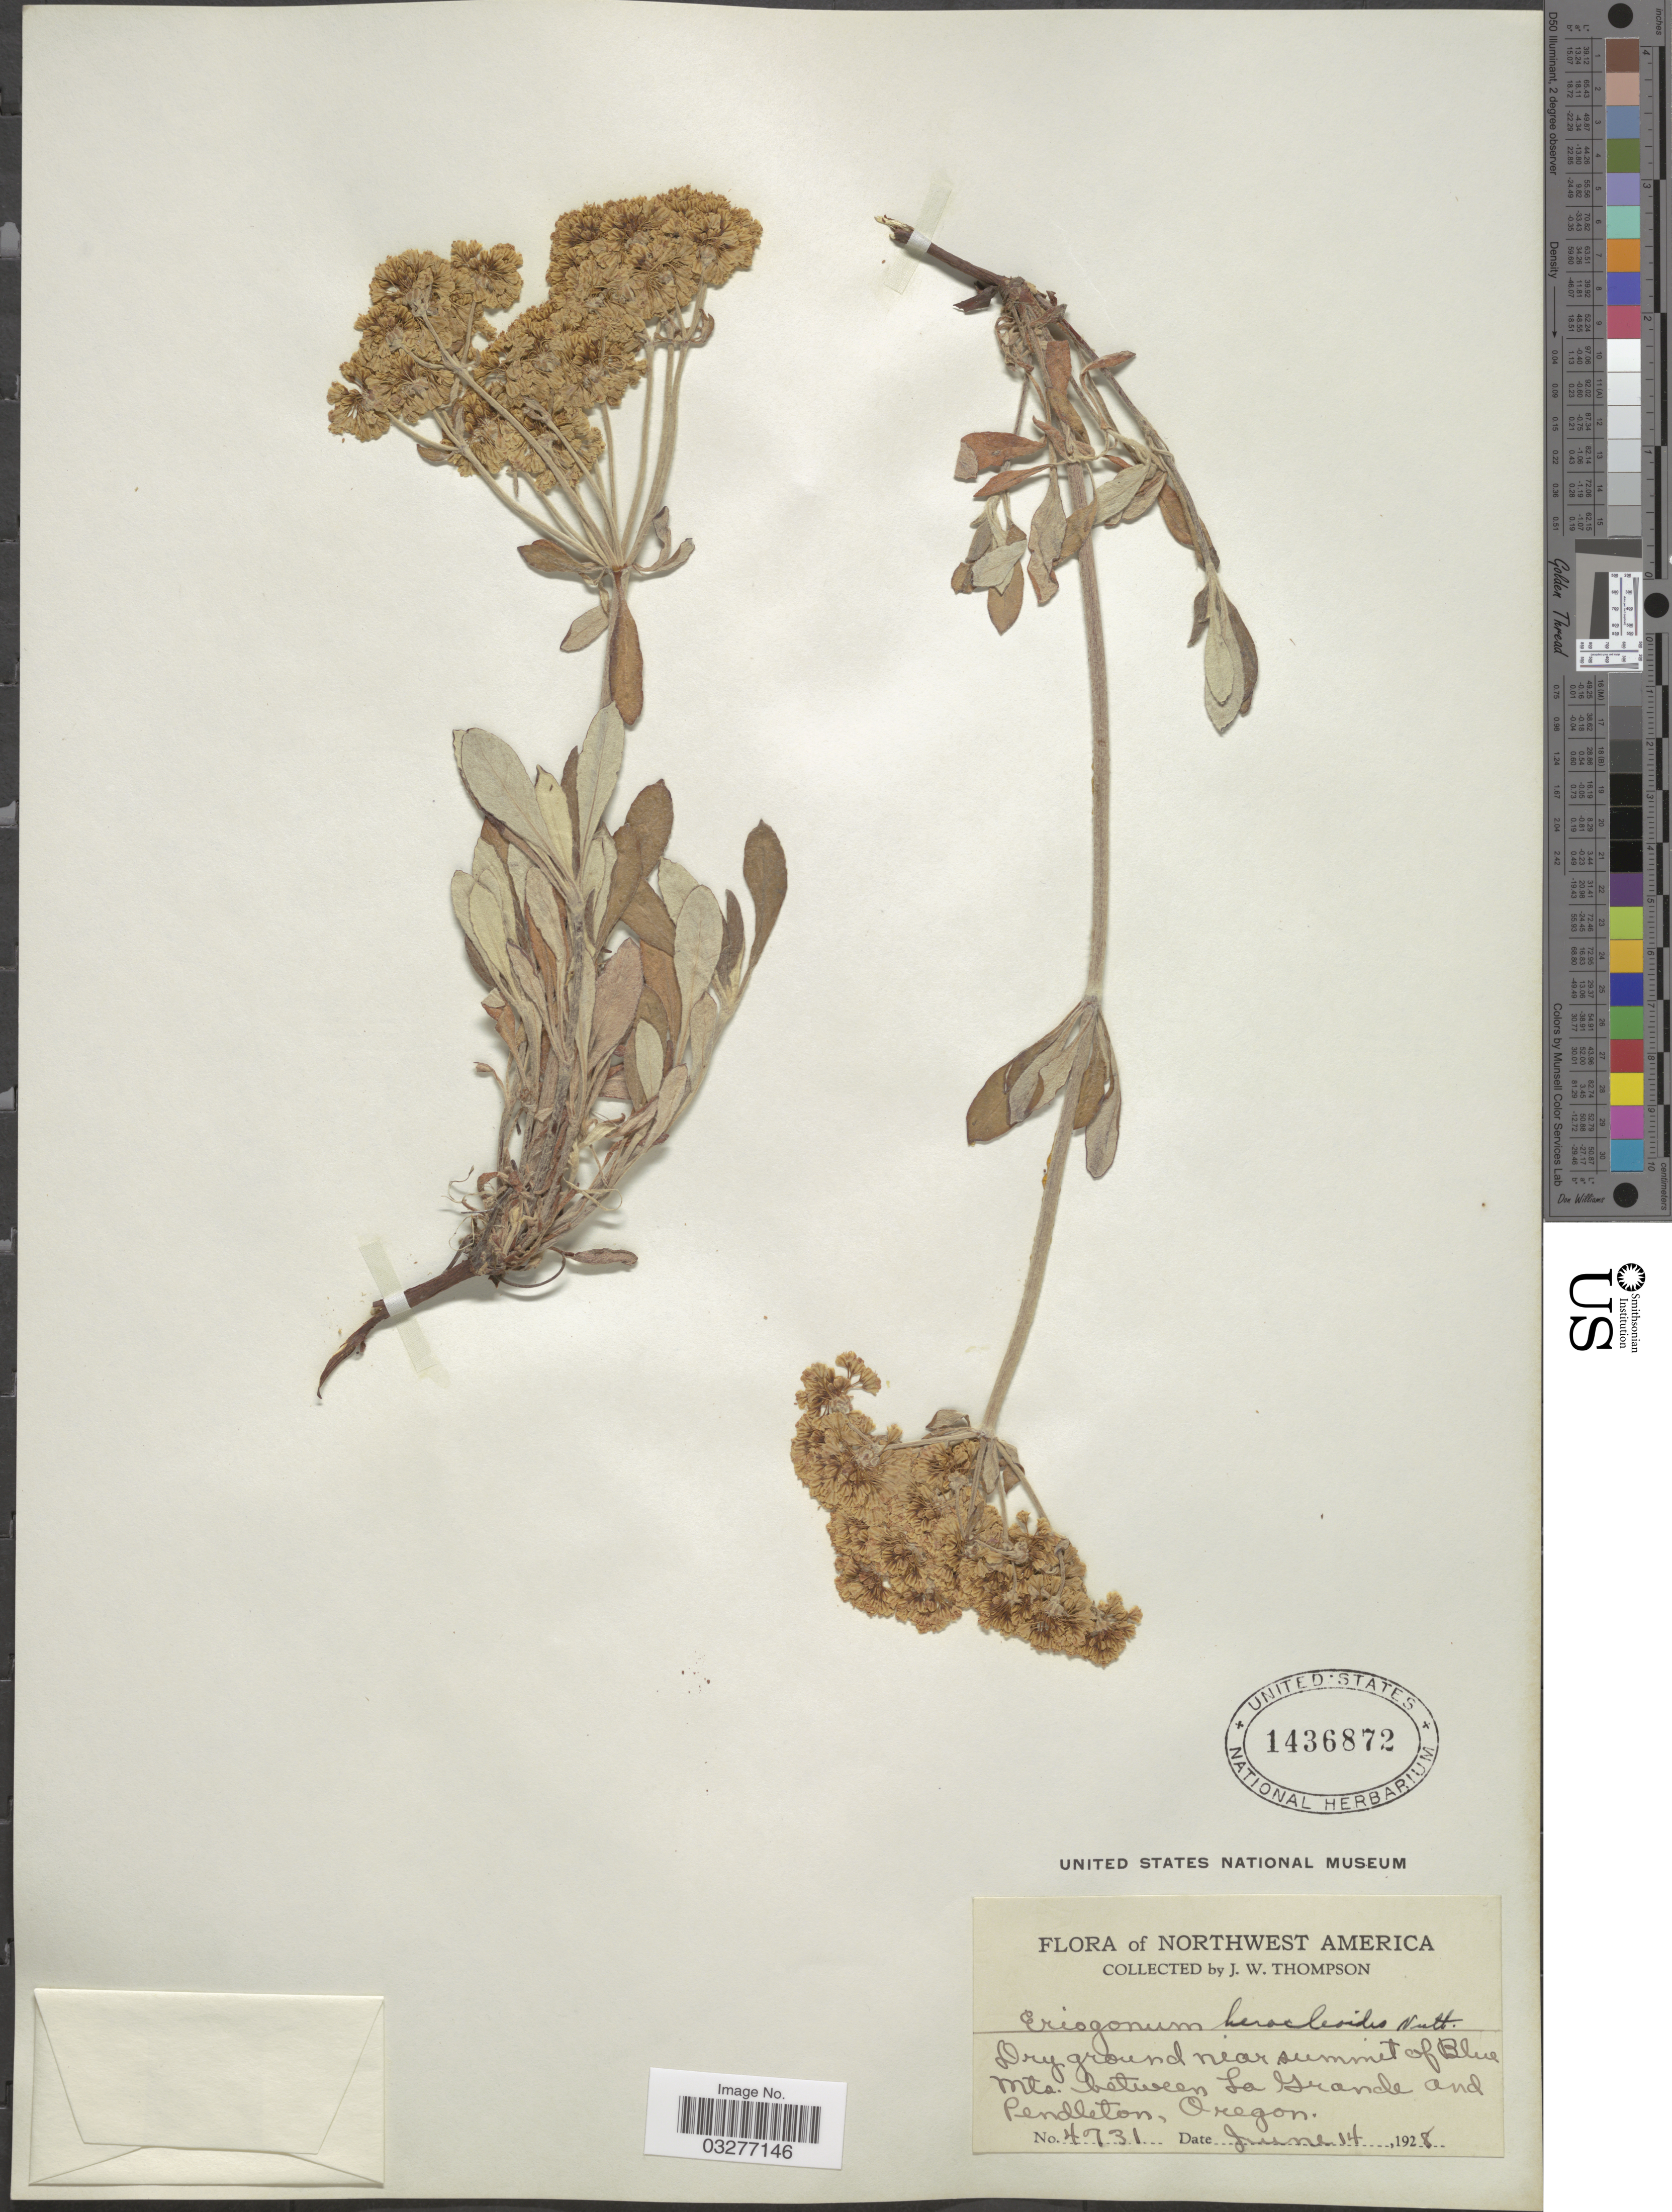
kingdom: Plantae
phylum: Tracheophyta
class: Magnoliopsida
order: Caryophyllales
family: Polygonaceae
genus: Eriogonum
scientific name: Eriogonum heracleoides var. heracleoides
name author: Nutt.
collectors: J. Thompson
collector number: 4731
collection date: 1928-06-14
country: United States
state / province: Oregon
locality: Near summit of Blue Mts. between La Grande and Pendleton.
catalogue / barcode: US 1436872